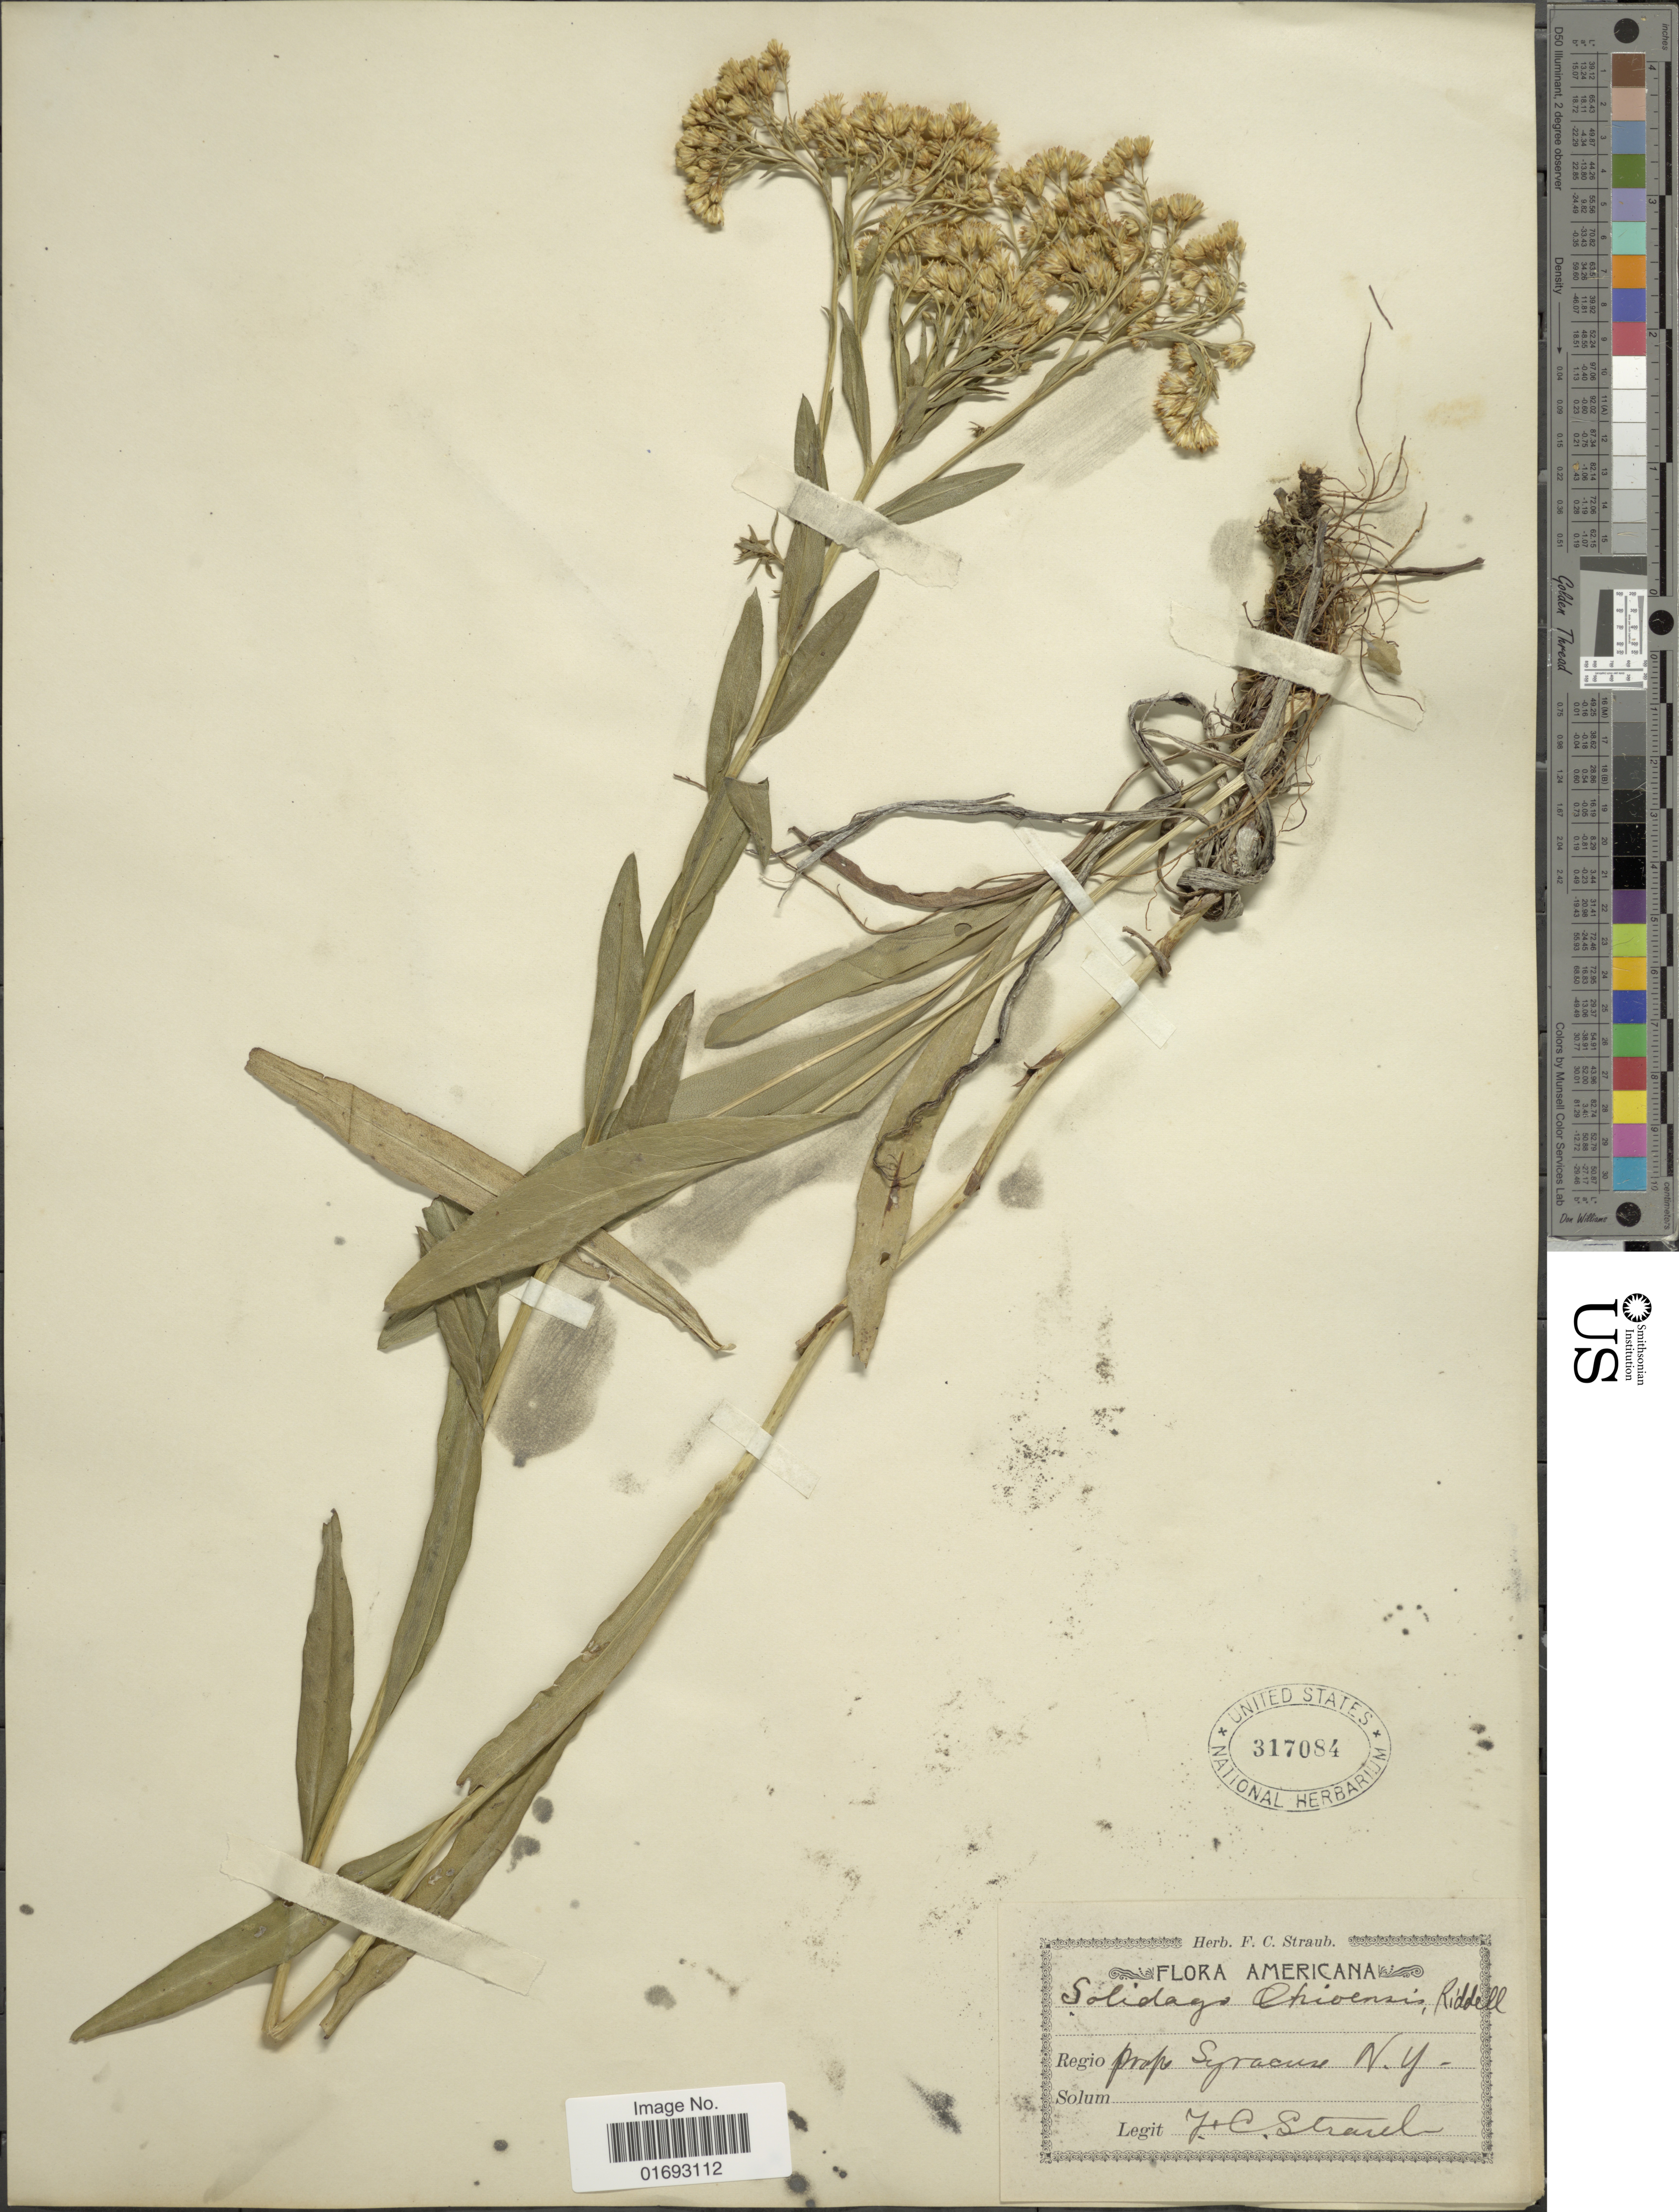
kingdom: Plantae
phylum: Tracheophyta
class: Magnoliopsida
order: Asterales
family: Asteraceae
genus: Oligoneuron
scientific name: Oligoneuron ohioense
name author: (Riddell) G.N. Jones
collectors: F. Straub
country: United States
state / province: New York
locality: Prope Syracuse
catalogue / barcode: US 317084